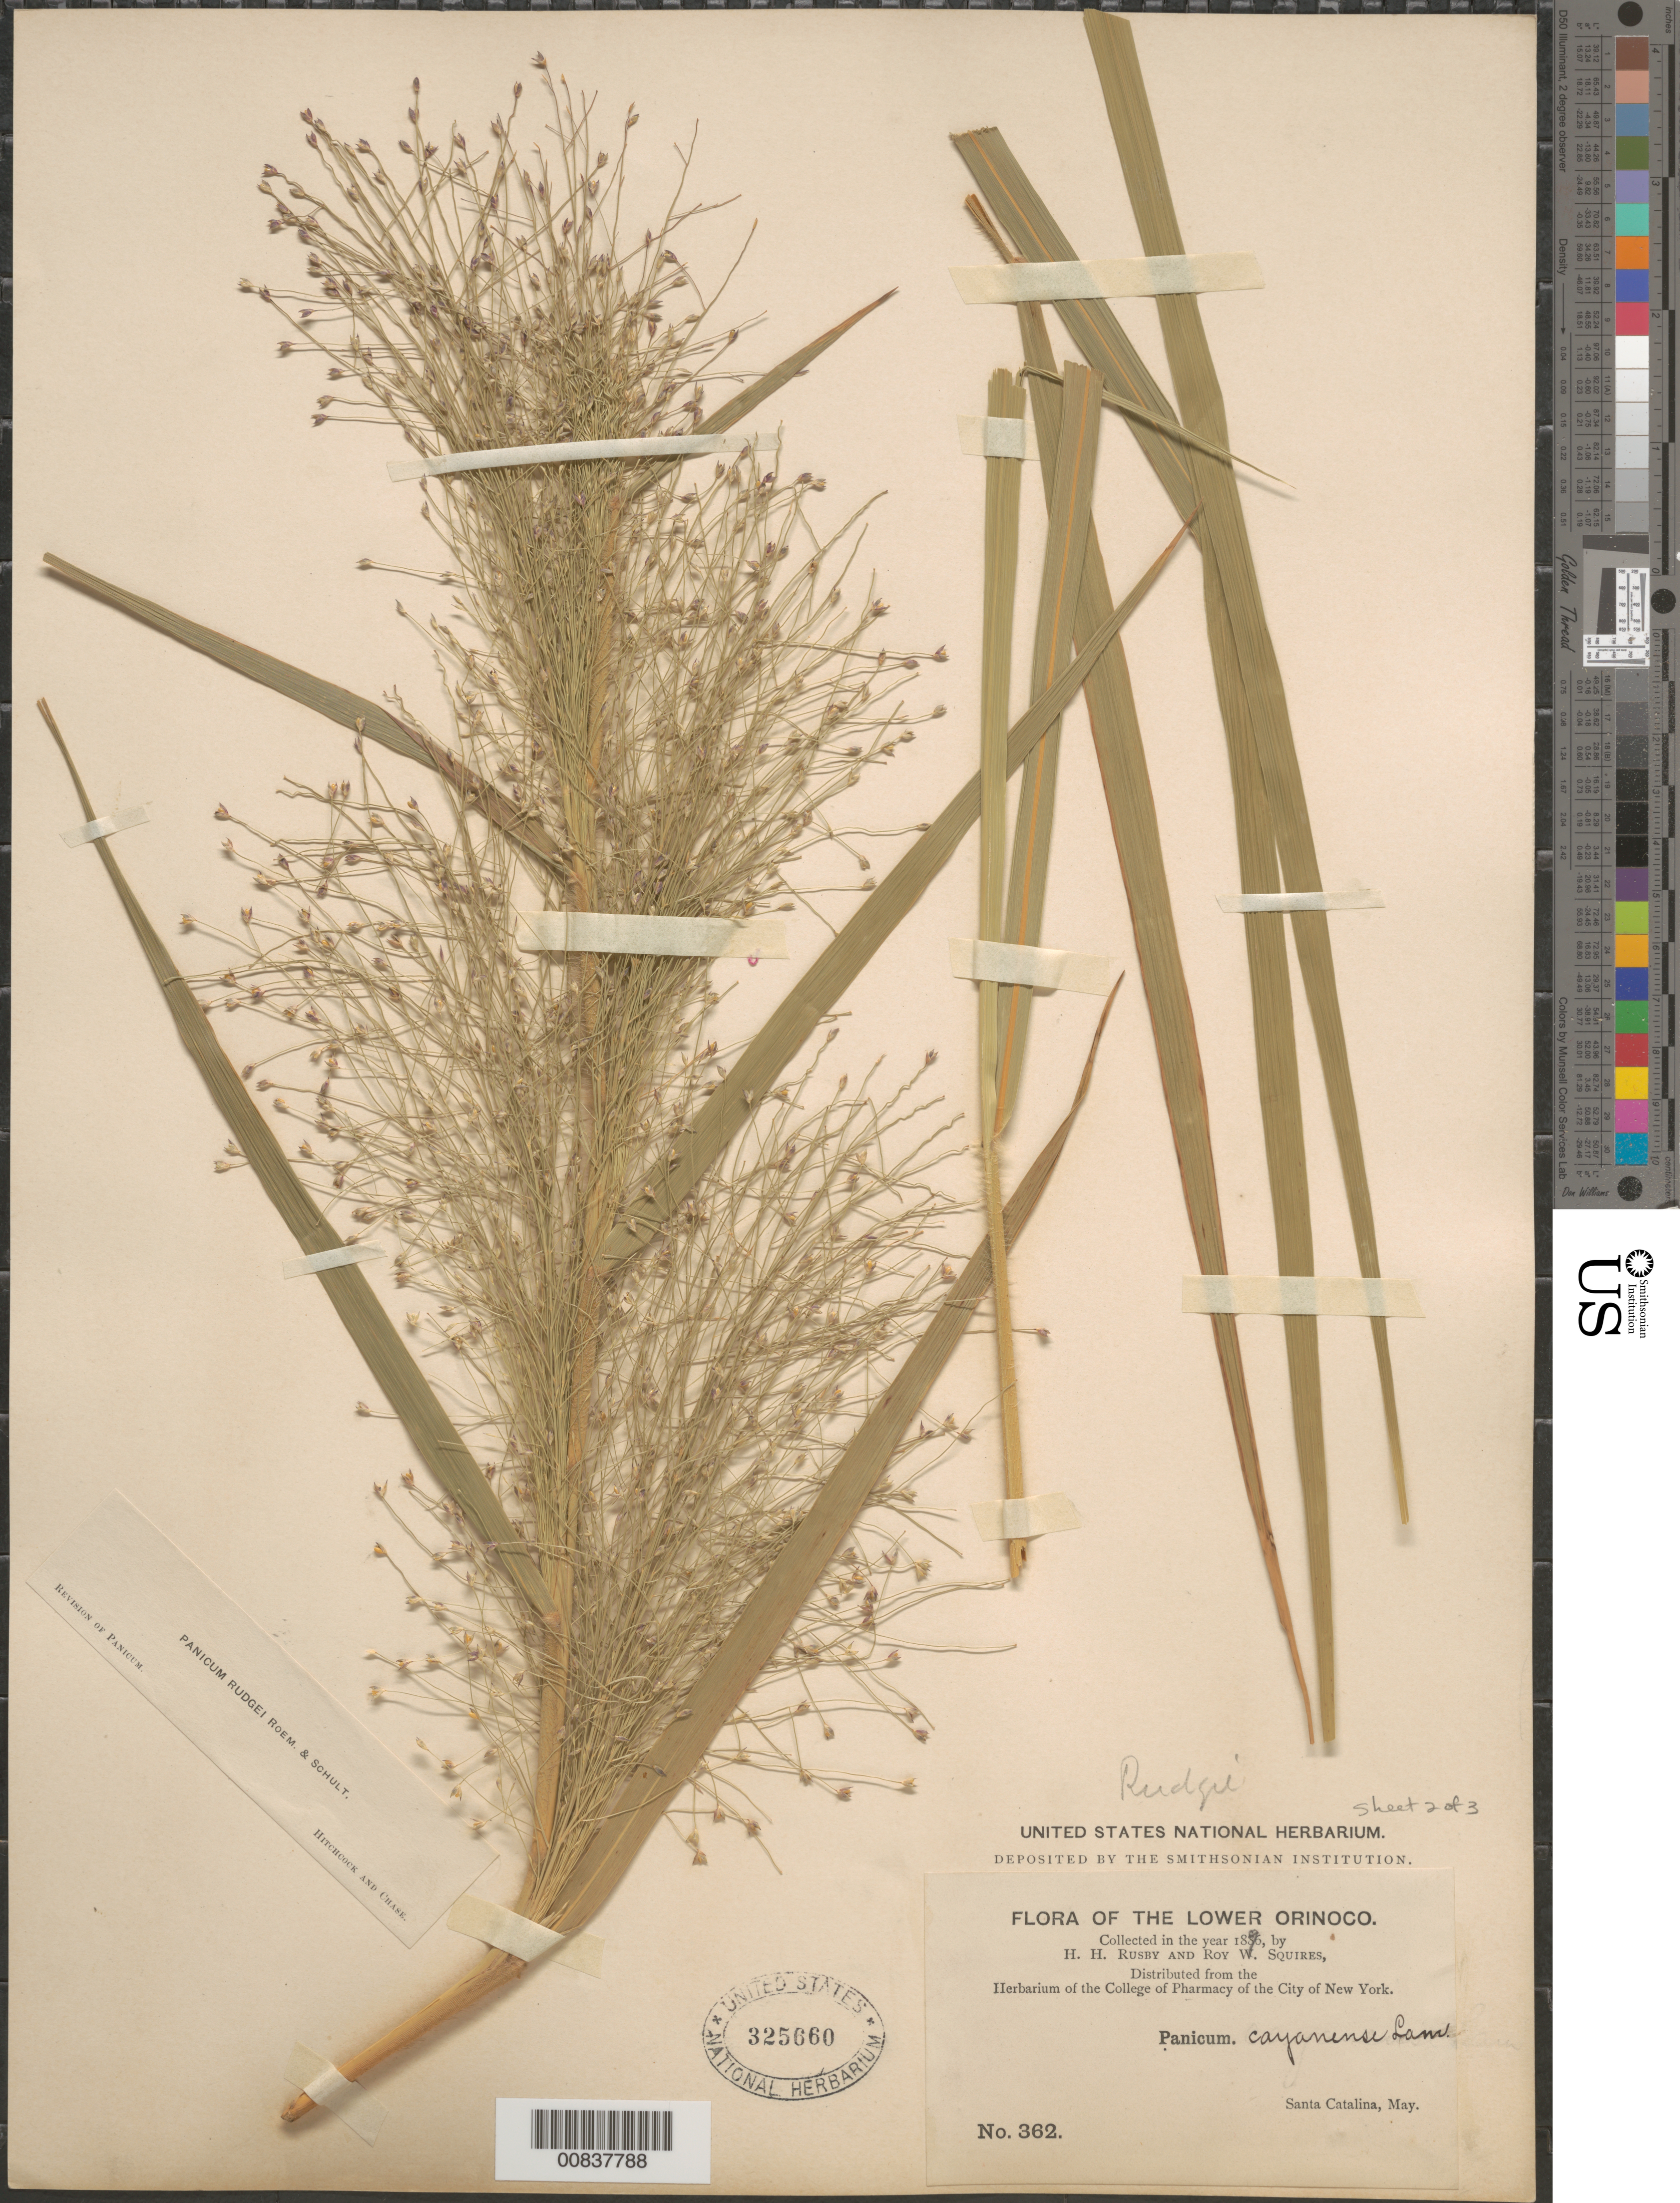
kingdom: Plantae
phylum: Tracheophyta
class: Liliopsida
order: Poales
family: Poaceae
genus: Panicum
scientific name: Panicum rudgei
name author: Roem. & Schult.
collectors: H. H. Rusby & R. Squires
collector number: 362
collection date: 1876-05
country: Colombia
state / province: San Andres y Providencia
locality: The Lower Orinoco. Santa Catalina.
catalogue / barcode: US 325660